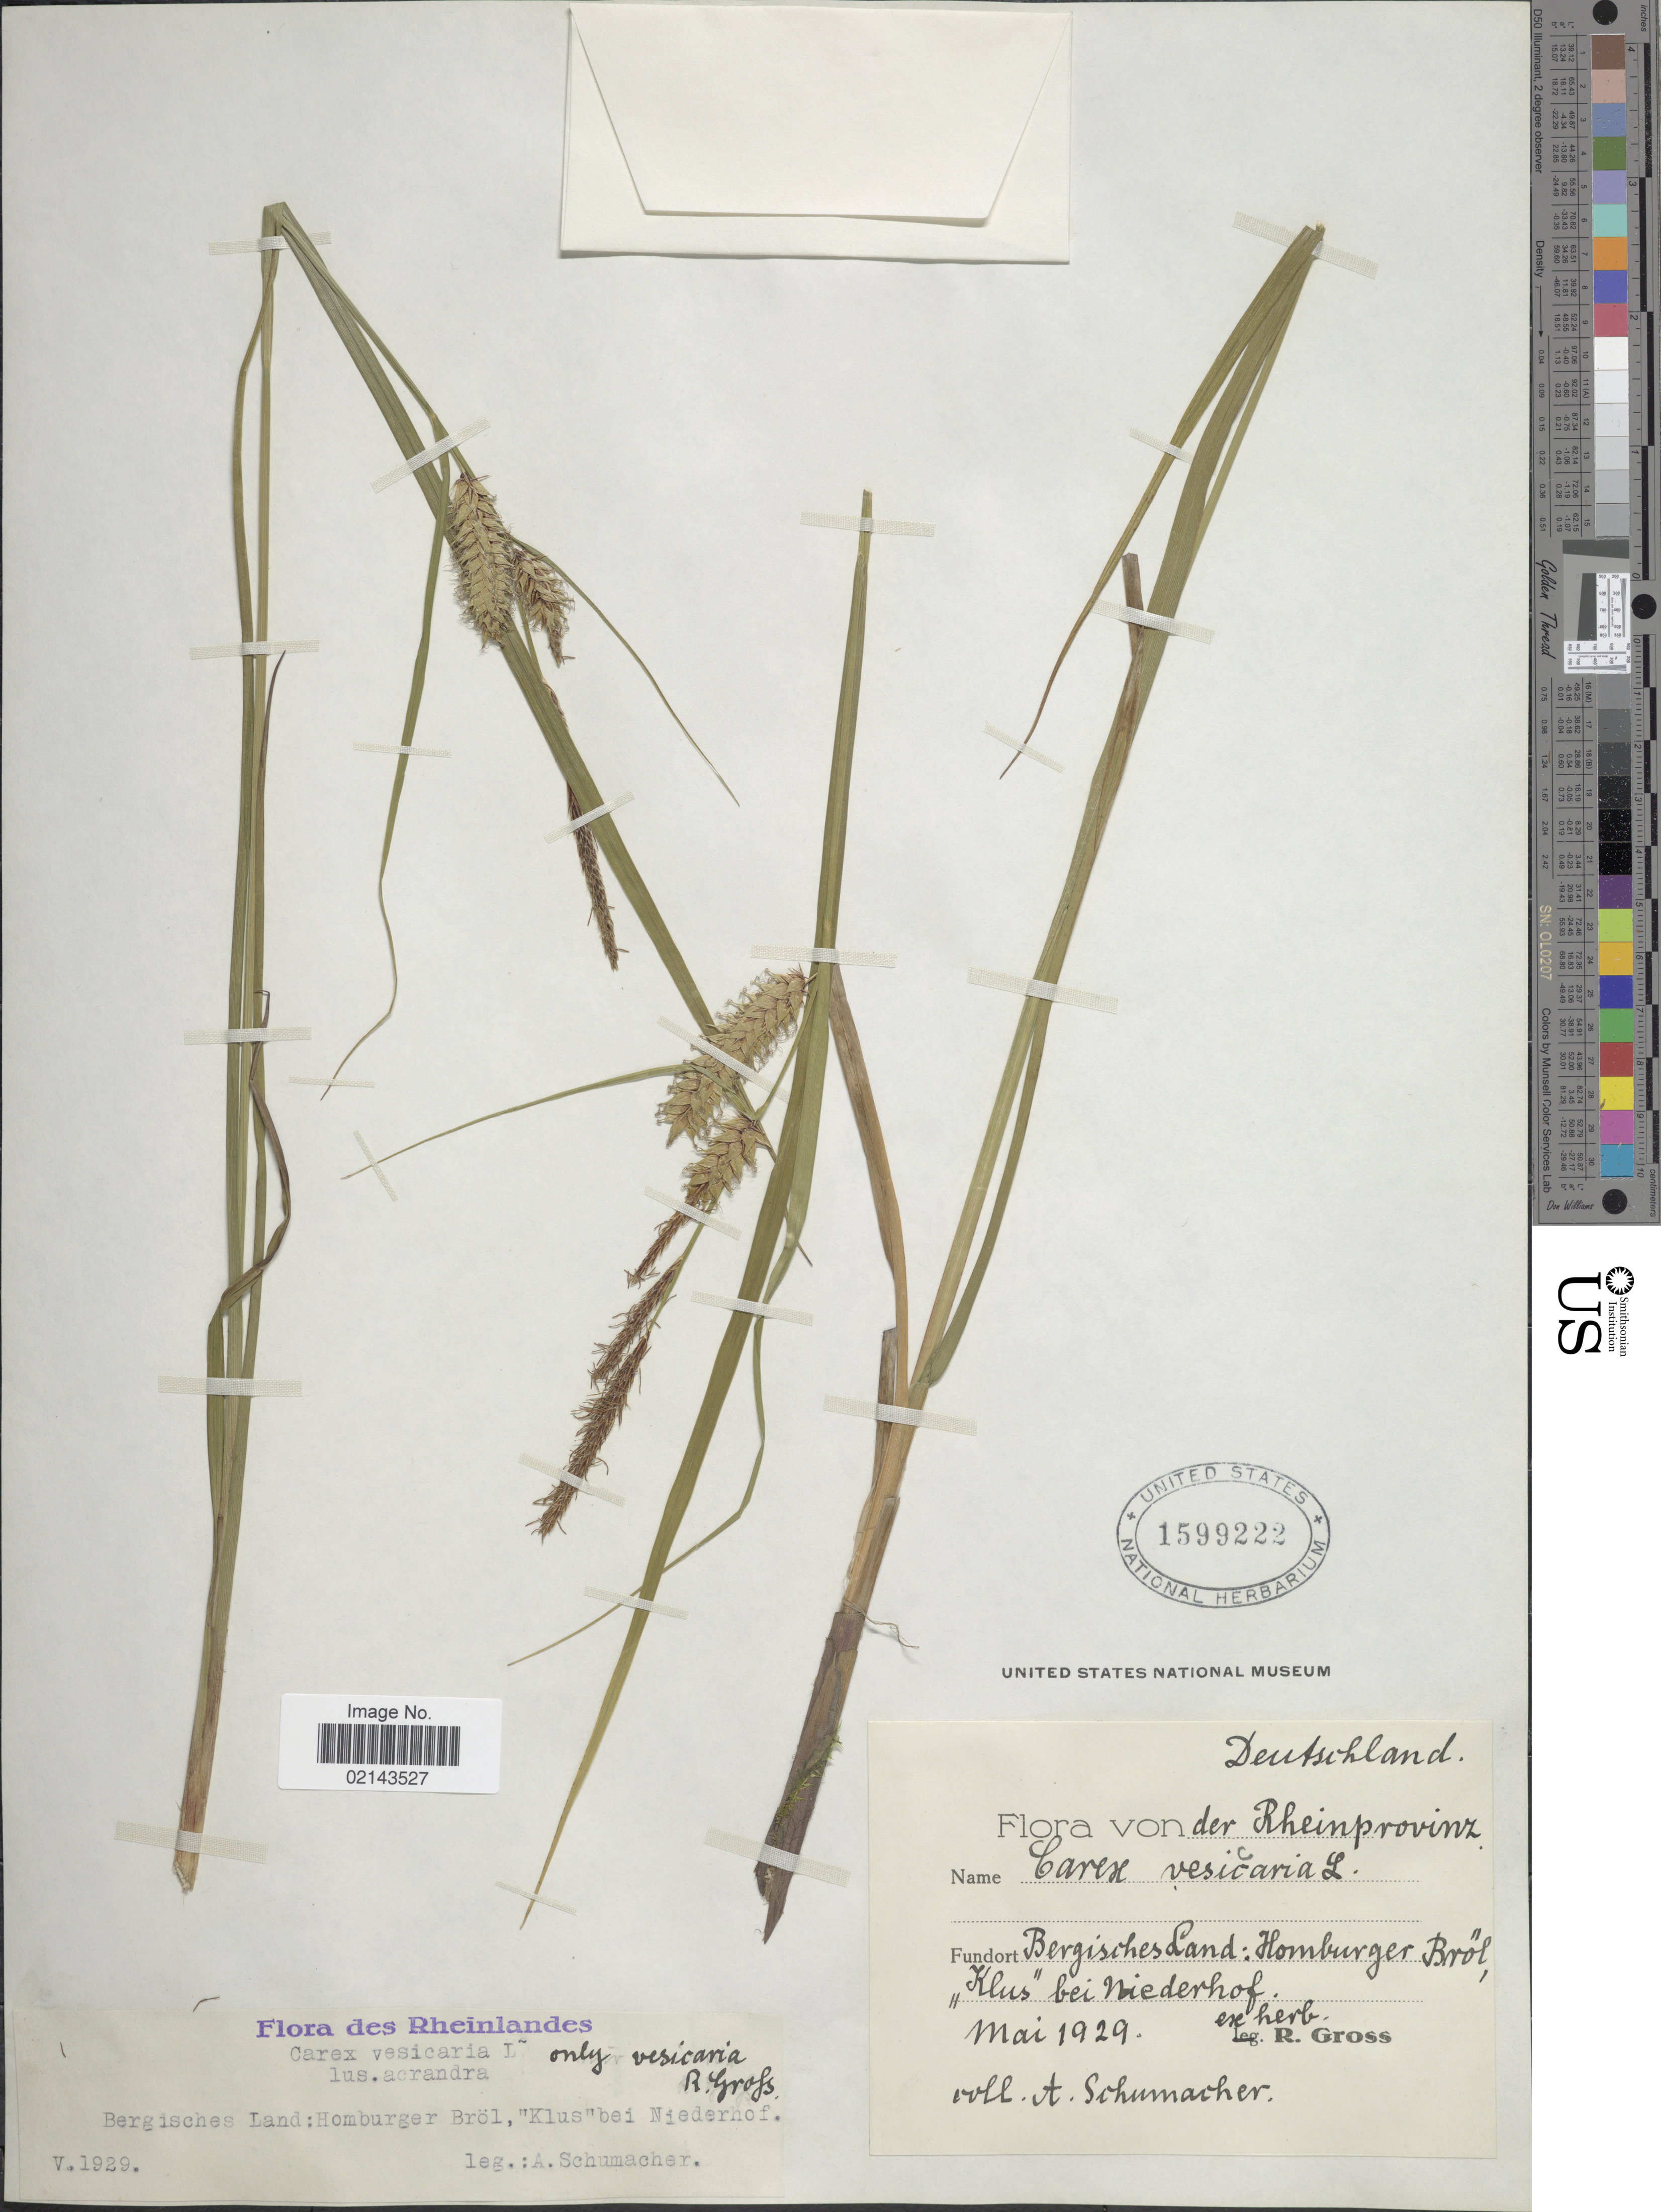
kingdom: Plantae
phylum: Tracheophyta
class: Liliopsida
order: Poales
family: Cyperaceae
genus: Carex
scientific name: Carex vesicaria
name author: L.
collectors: A. Schumacher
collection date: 1929-05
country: Germany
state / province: Rhineland-Palatinate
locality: Des Rheinlandes, Von der Rheinprovinz, Bergisches Land: Homburger Bröl, ,,Klus' bei Niederhof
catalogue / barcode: US 1599222